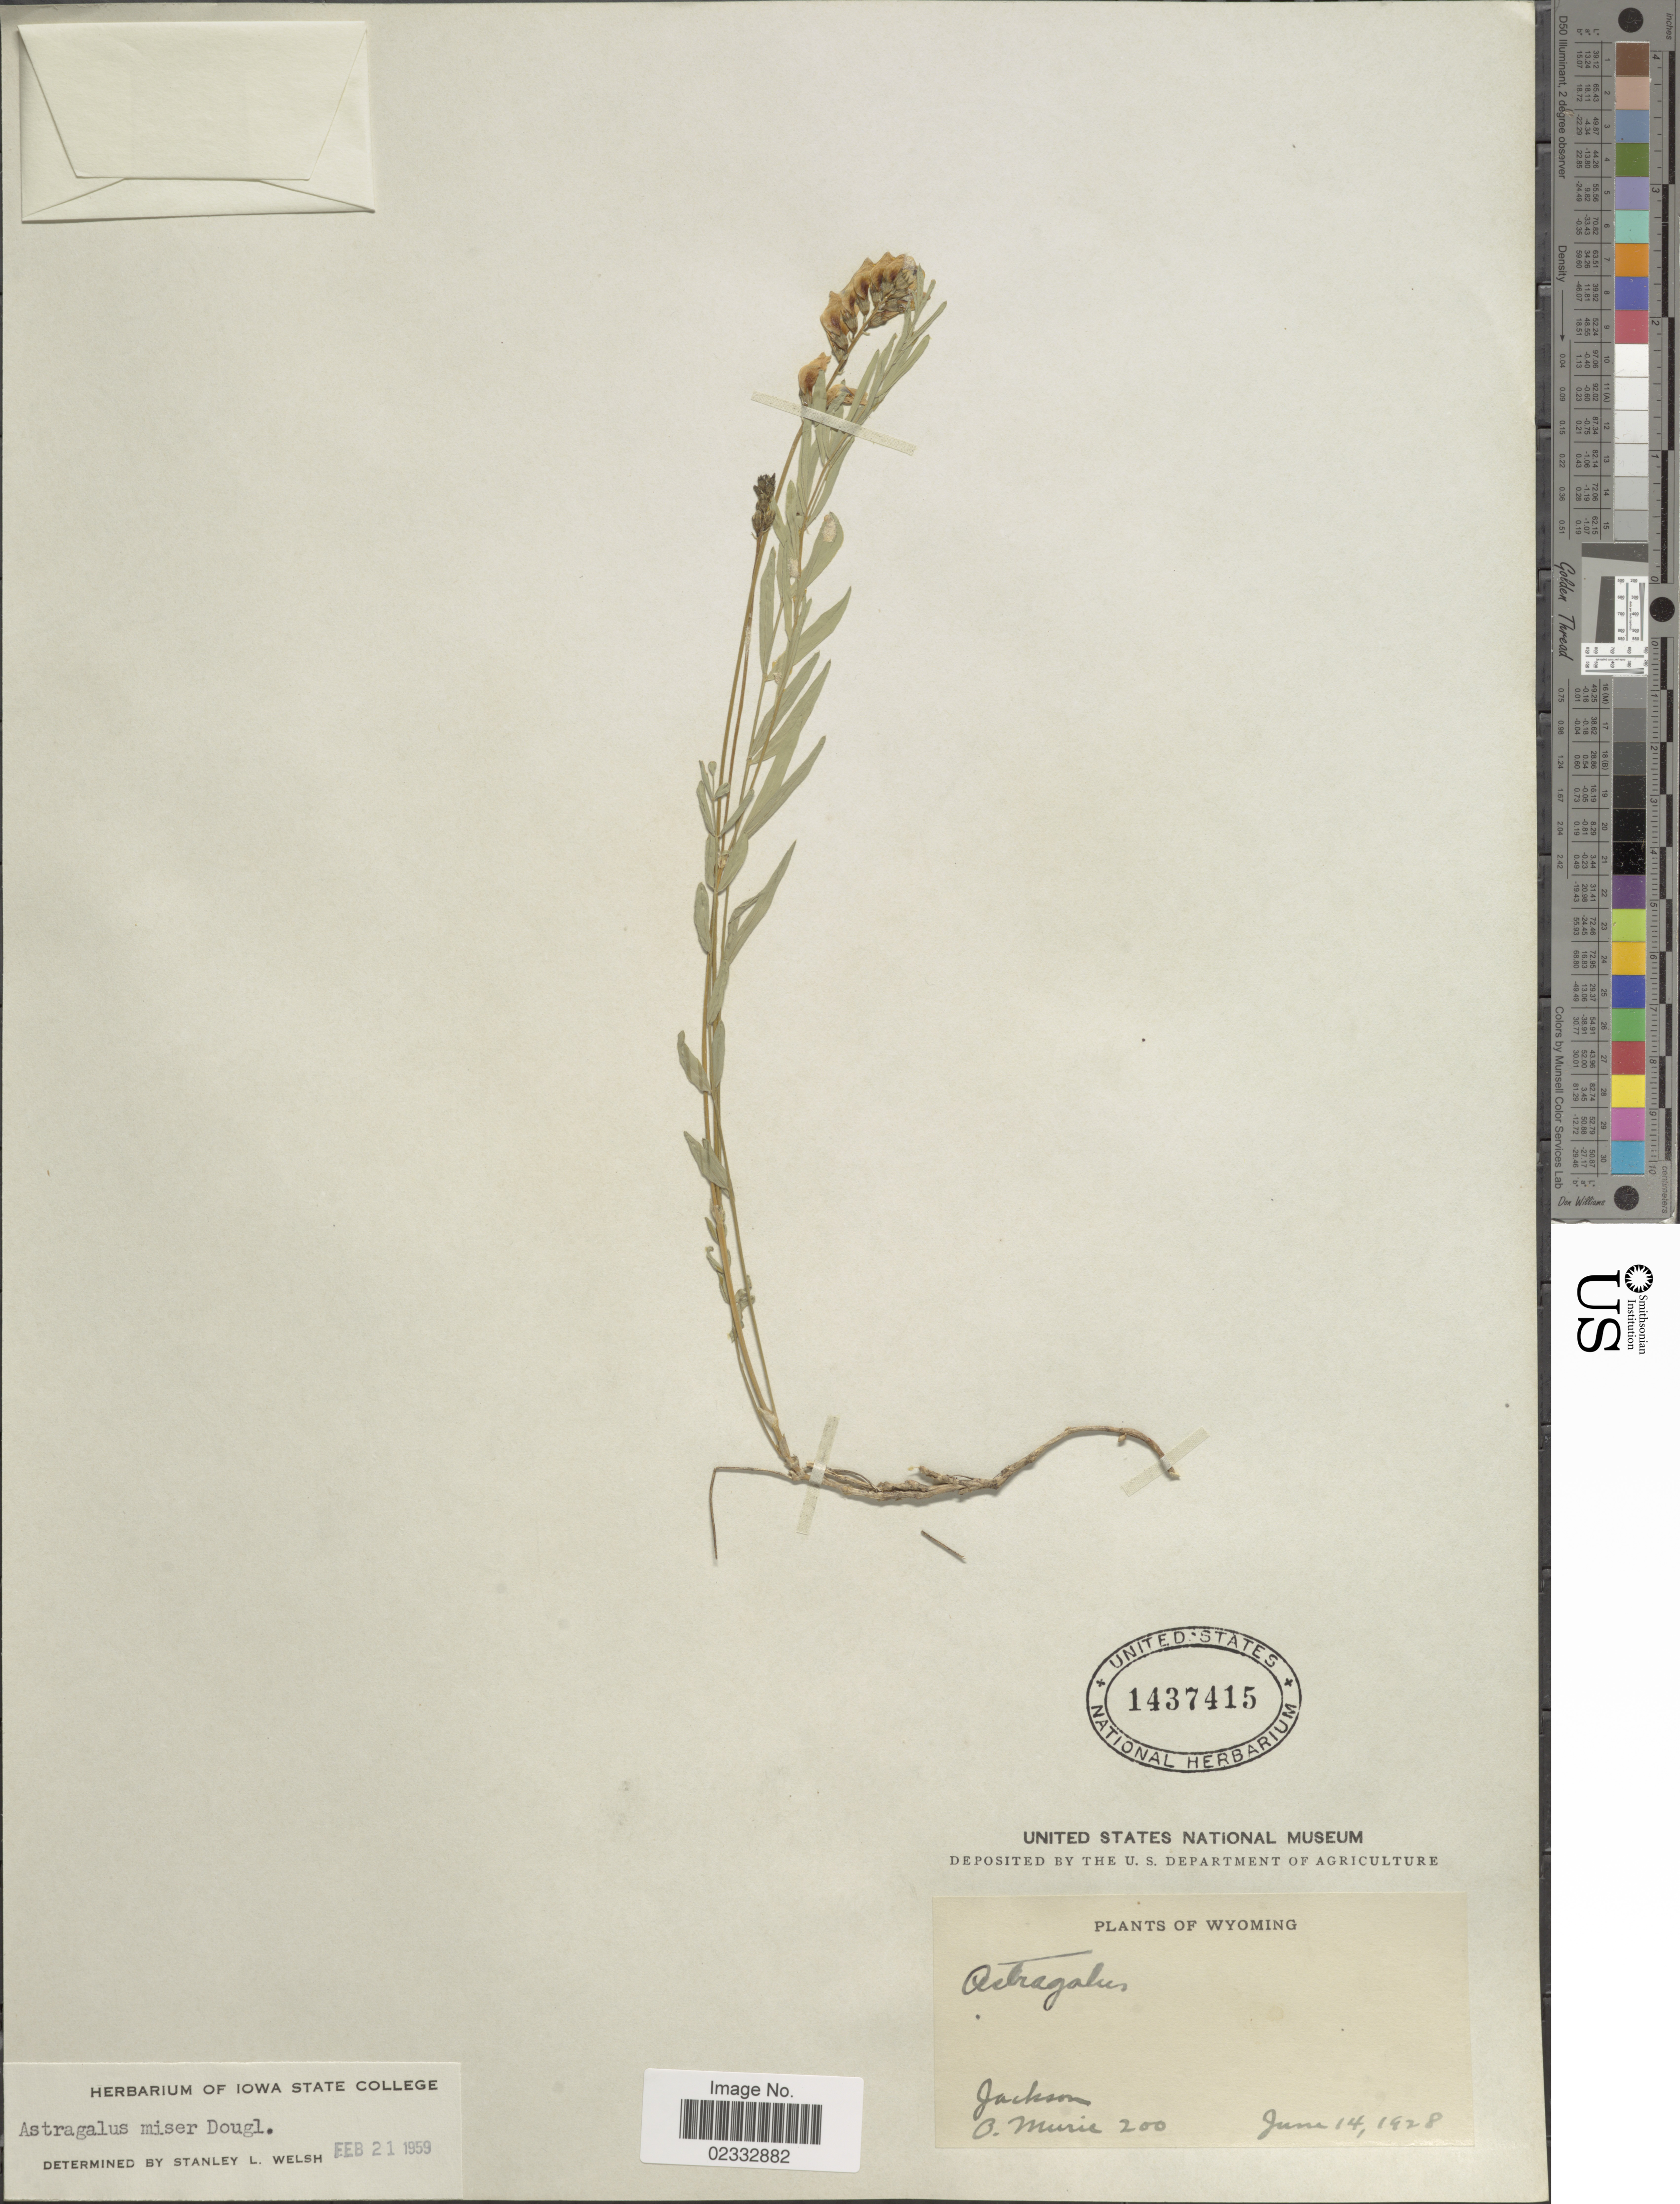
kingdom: Plantae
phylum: Tracheophyta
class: Magnoliopsida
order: Fabales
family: Fabaceae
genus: Astragalus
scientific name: Astragalus miser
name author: Douglas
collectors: O. Murie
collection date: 1928-06-14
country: United States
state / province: Wyoming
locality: Jackson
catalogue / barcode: US 1437415